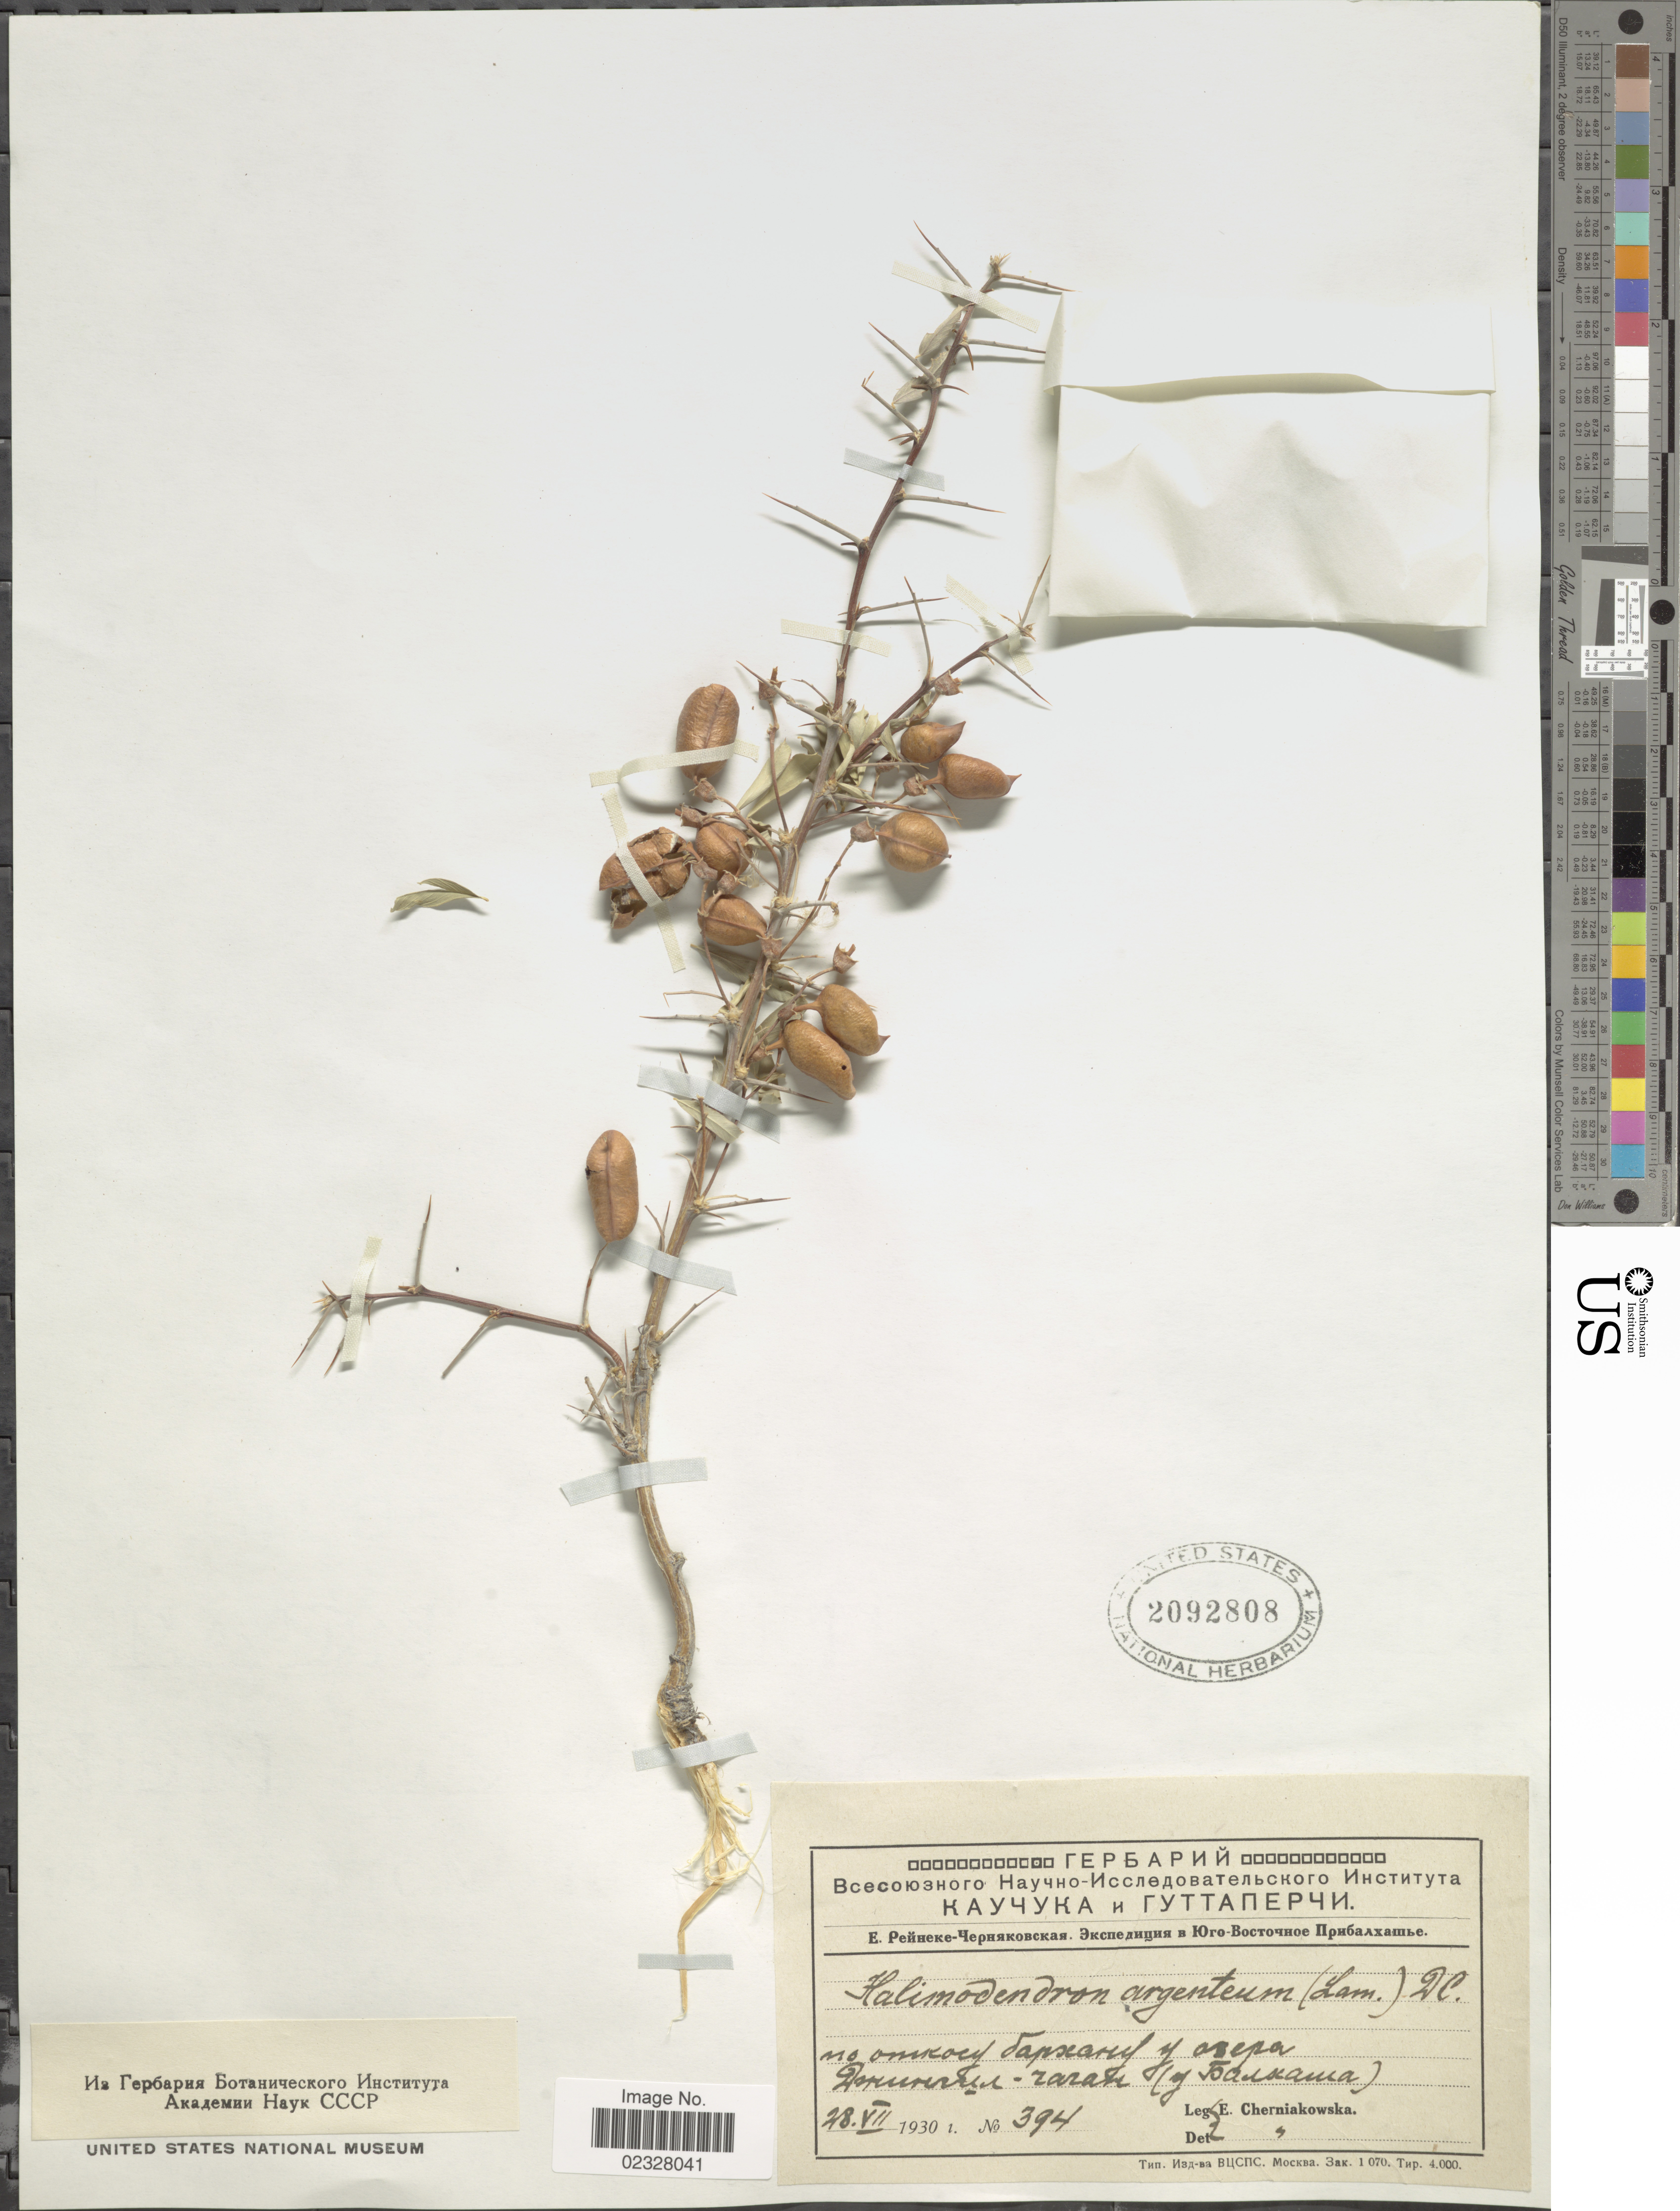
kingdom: Plantae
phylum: Tracheophyta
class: Magnoliopsida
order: Fabales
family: Fabaceae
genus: Caragana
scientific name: Caragana halodenron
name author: (Pall.) Dum. Cours.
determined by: (US) Smithsonian Institution - National Museum of Natural History - Department of Botany (UNITED STATES)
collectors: E. Cherniakowska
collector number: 394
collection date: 1930-07-28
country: Kazakhstan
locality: Lake Balkhash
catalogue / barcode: US 2092808